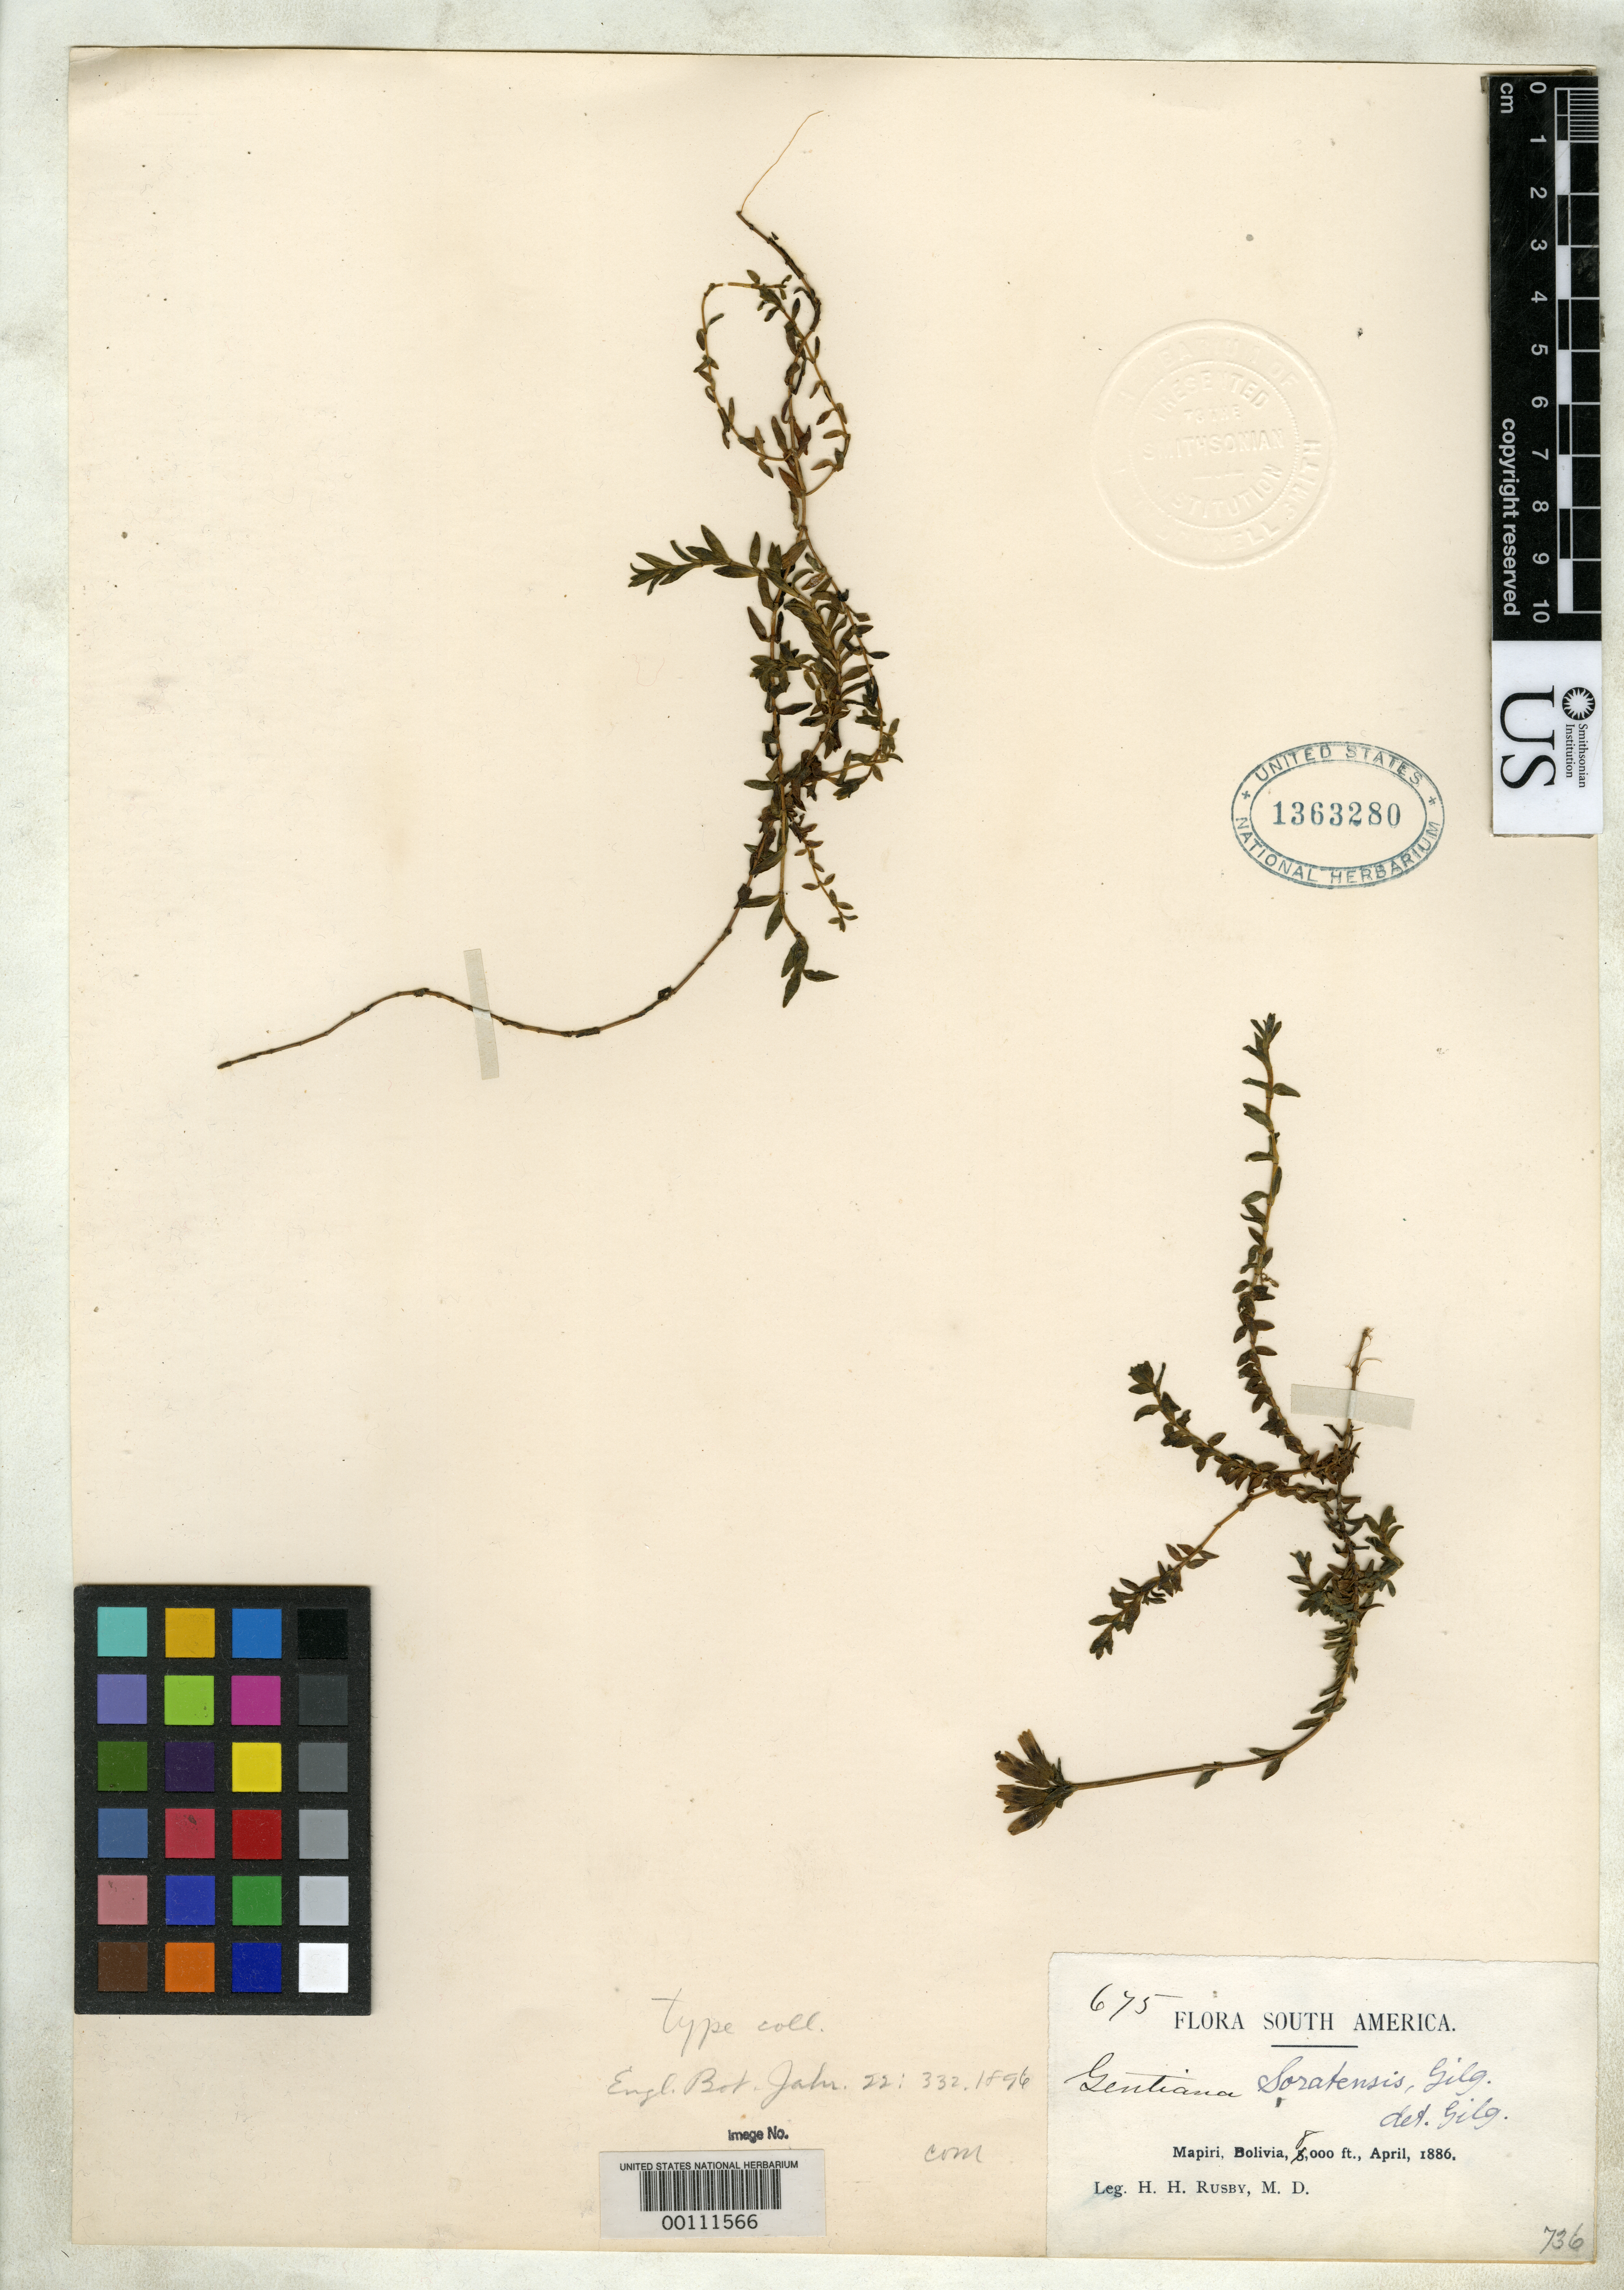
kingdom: Plantae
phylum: Tracheophyta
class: Magnoliopsida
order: Gentianales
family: Gentianaceae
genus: Gentiana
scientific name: Gentiana soratensis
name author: Gilg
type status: Isotype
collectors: H. H. Rusby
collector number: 675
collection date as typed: Apr 1886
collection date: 1886-04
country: Bolivia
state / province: La Páz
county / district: Larecaja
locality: Sorata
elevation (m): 2438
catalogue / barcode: US 1363280